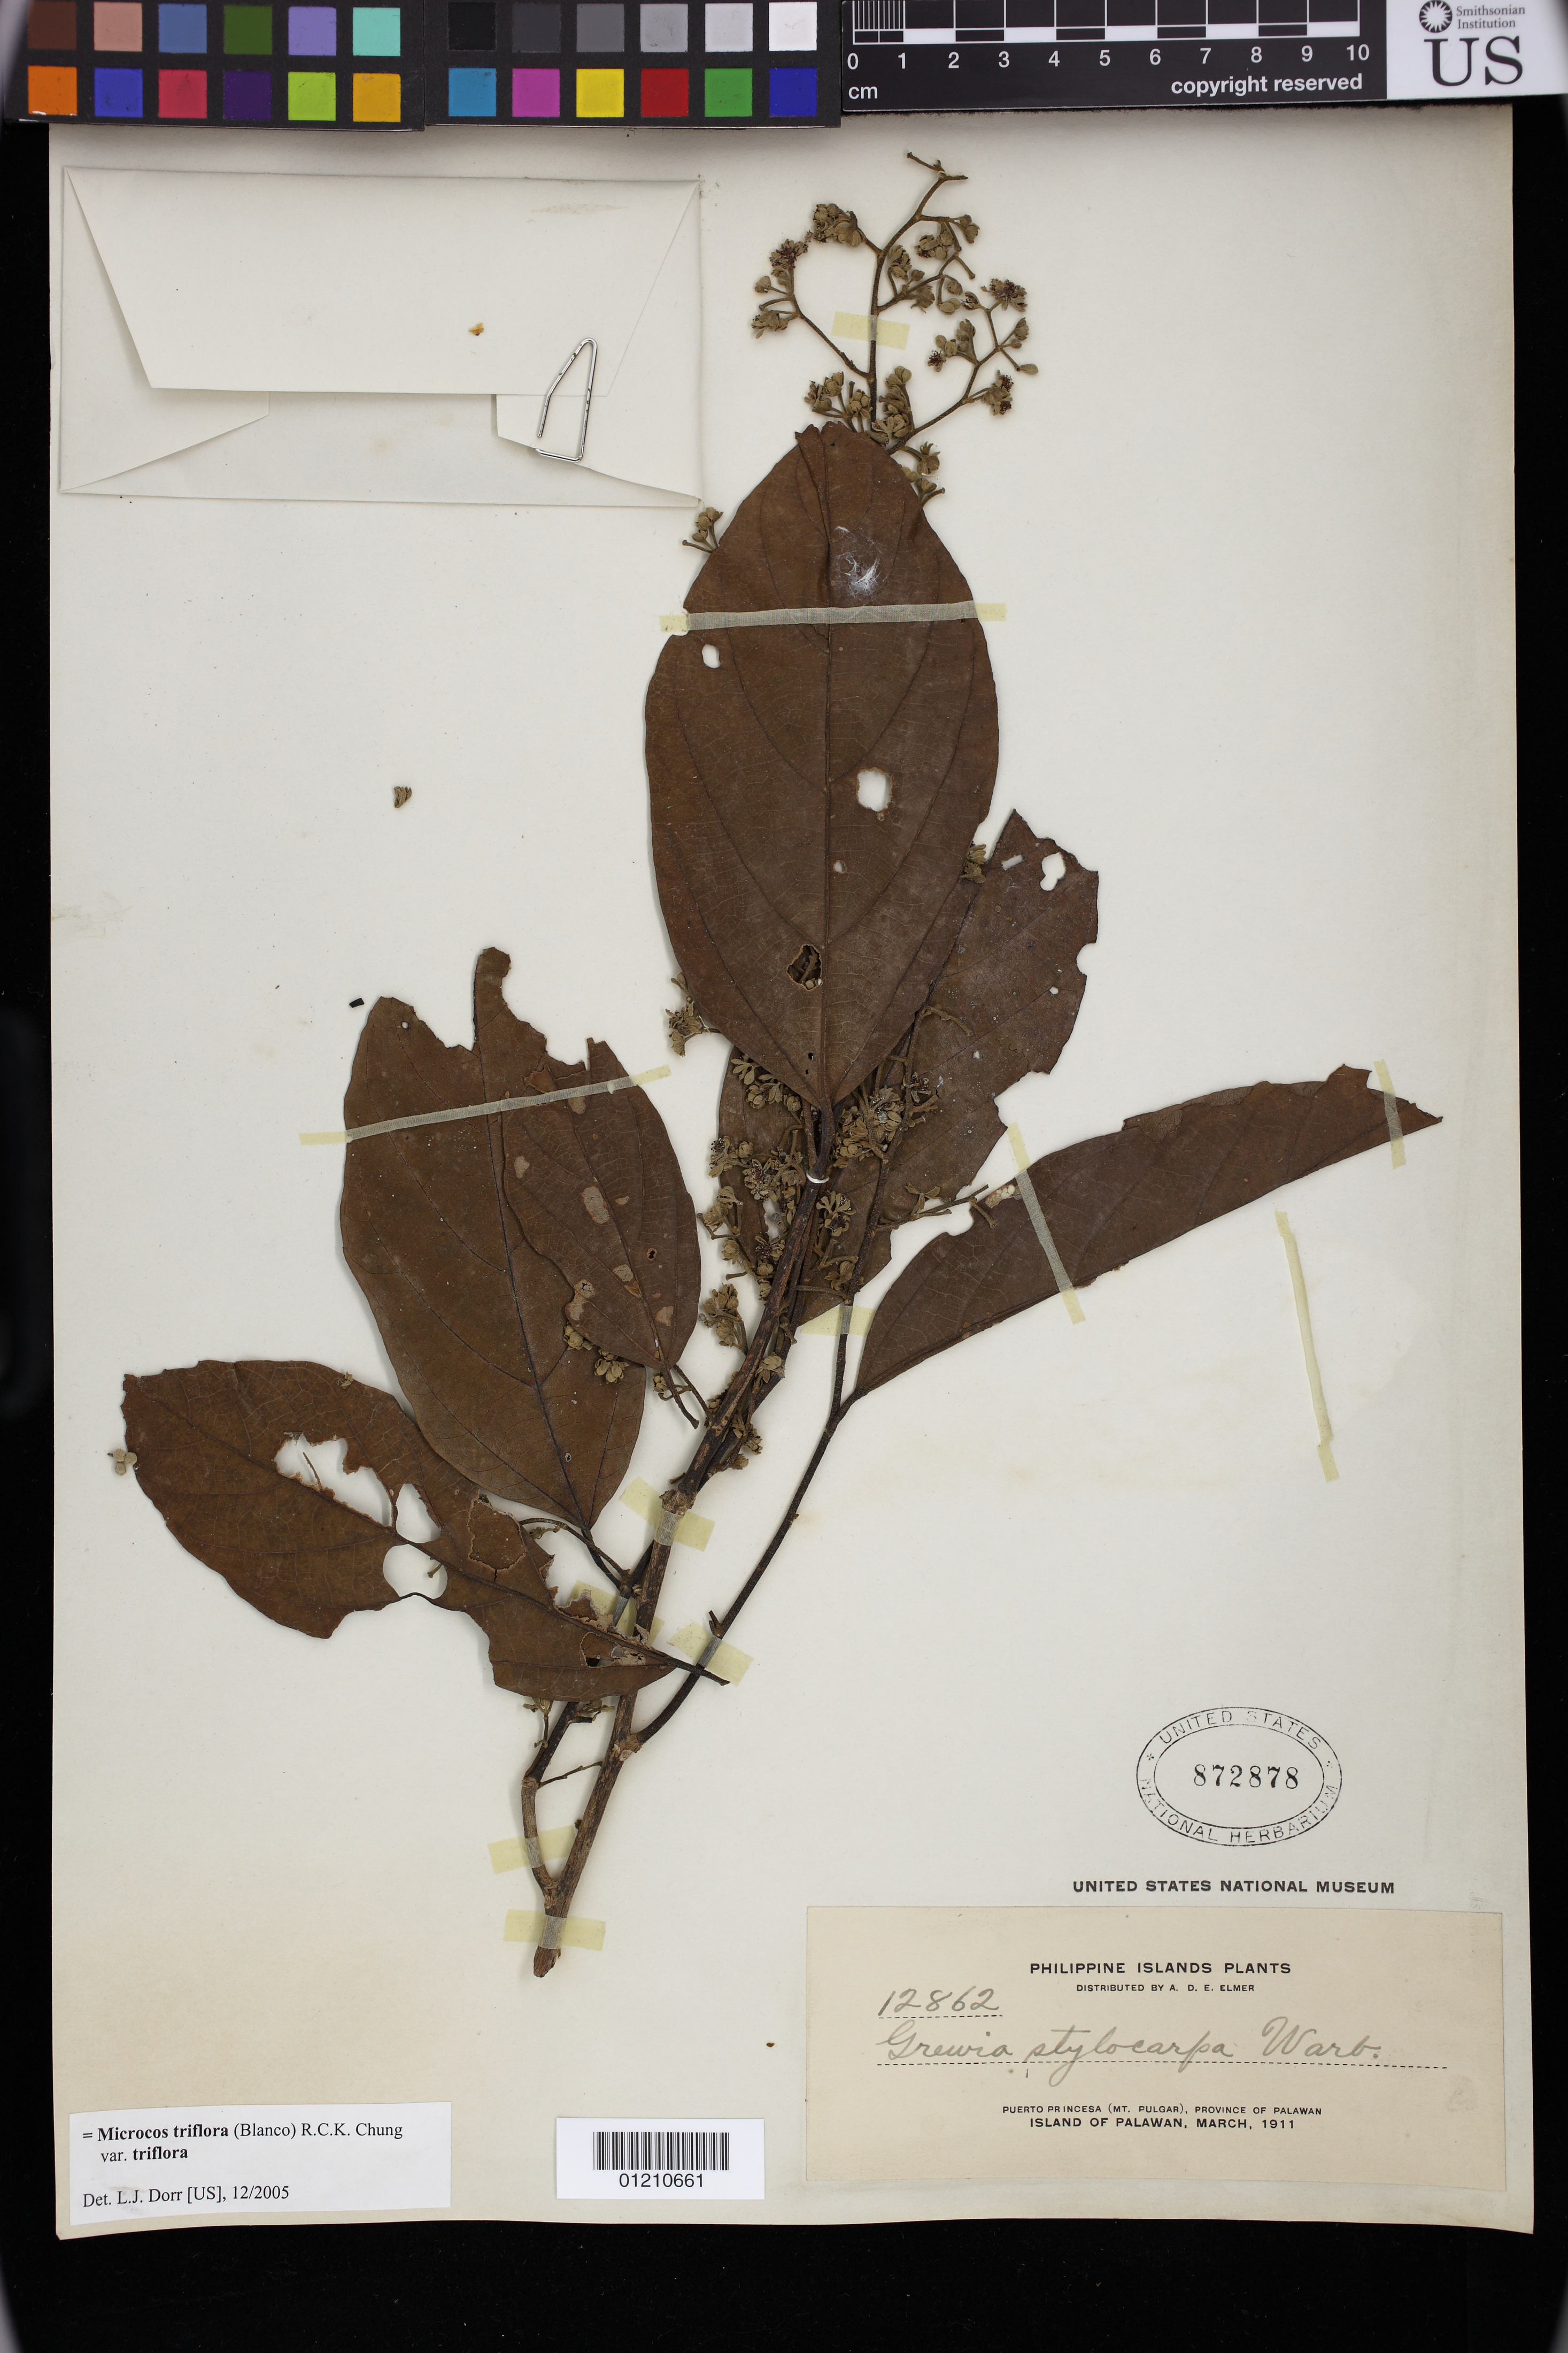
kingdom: Plantae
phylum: Tracheophyta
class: Magnoliopsida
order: Malvales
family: Malvaceae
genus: Microcos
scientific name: Microcos triflora var. triflora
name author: (Blanco) R.C.K. Chung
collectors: A. D. E. Elmer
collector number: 12862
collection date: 1911-03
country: Philippines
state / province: Mimaropa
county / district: Palawan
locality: Puerto Princesa (Mt. Pulgar)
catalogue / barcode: US 872878